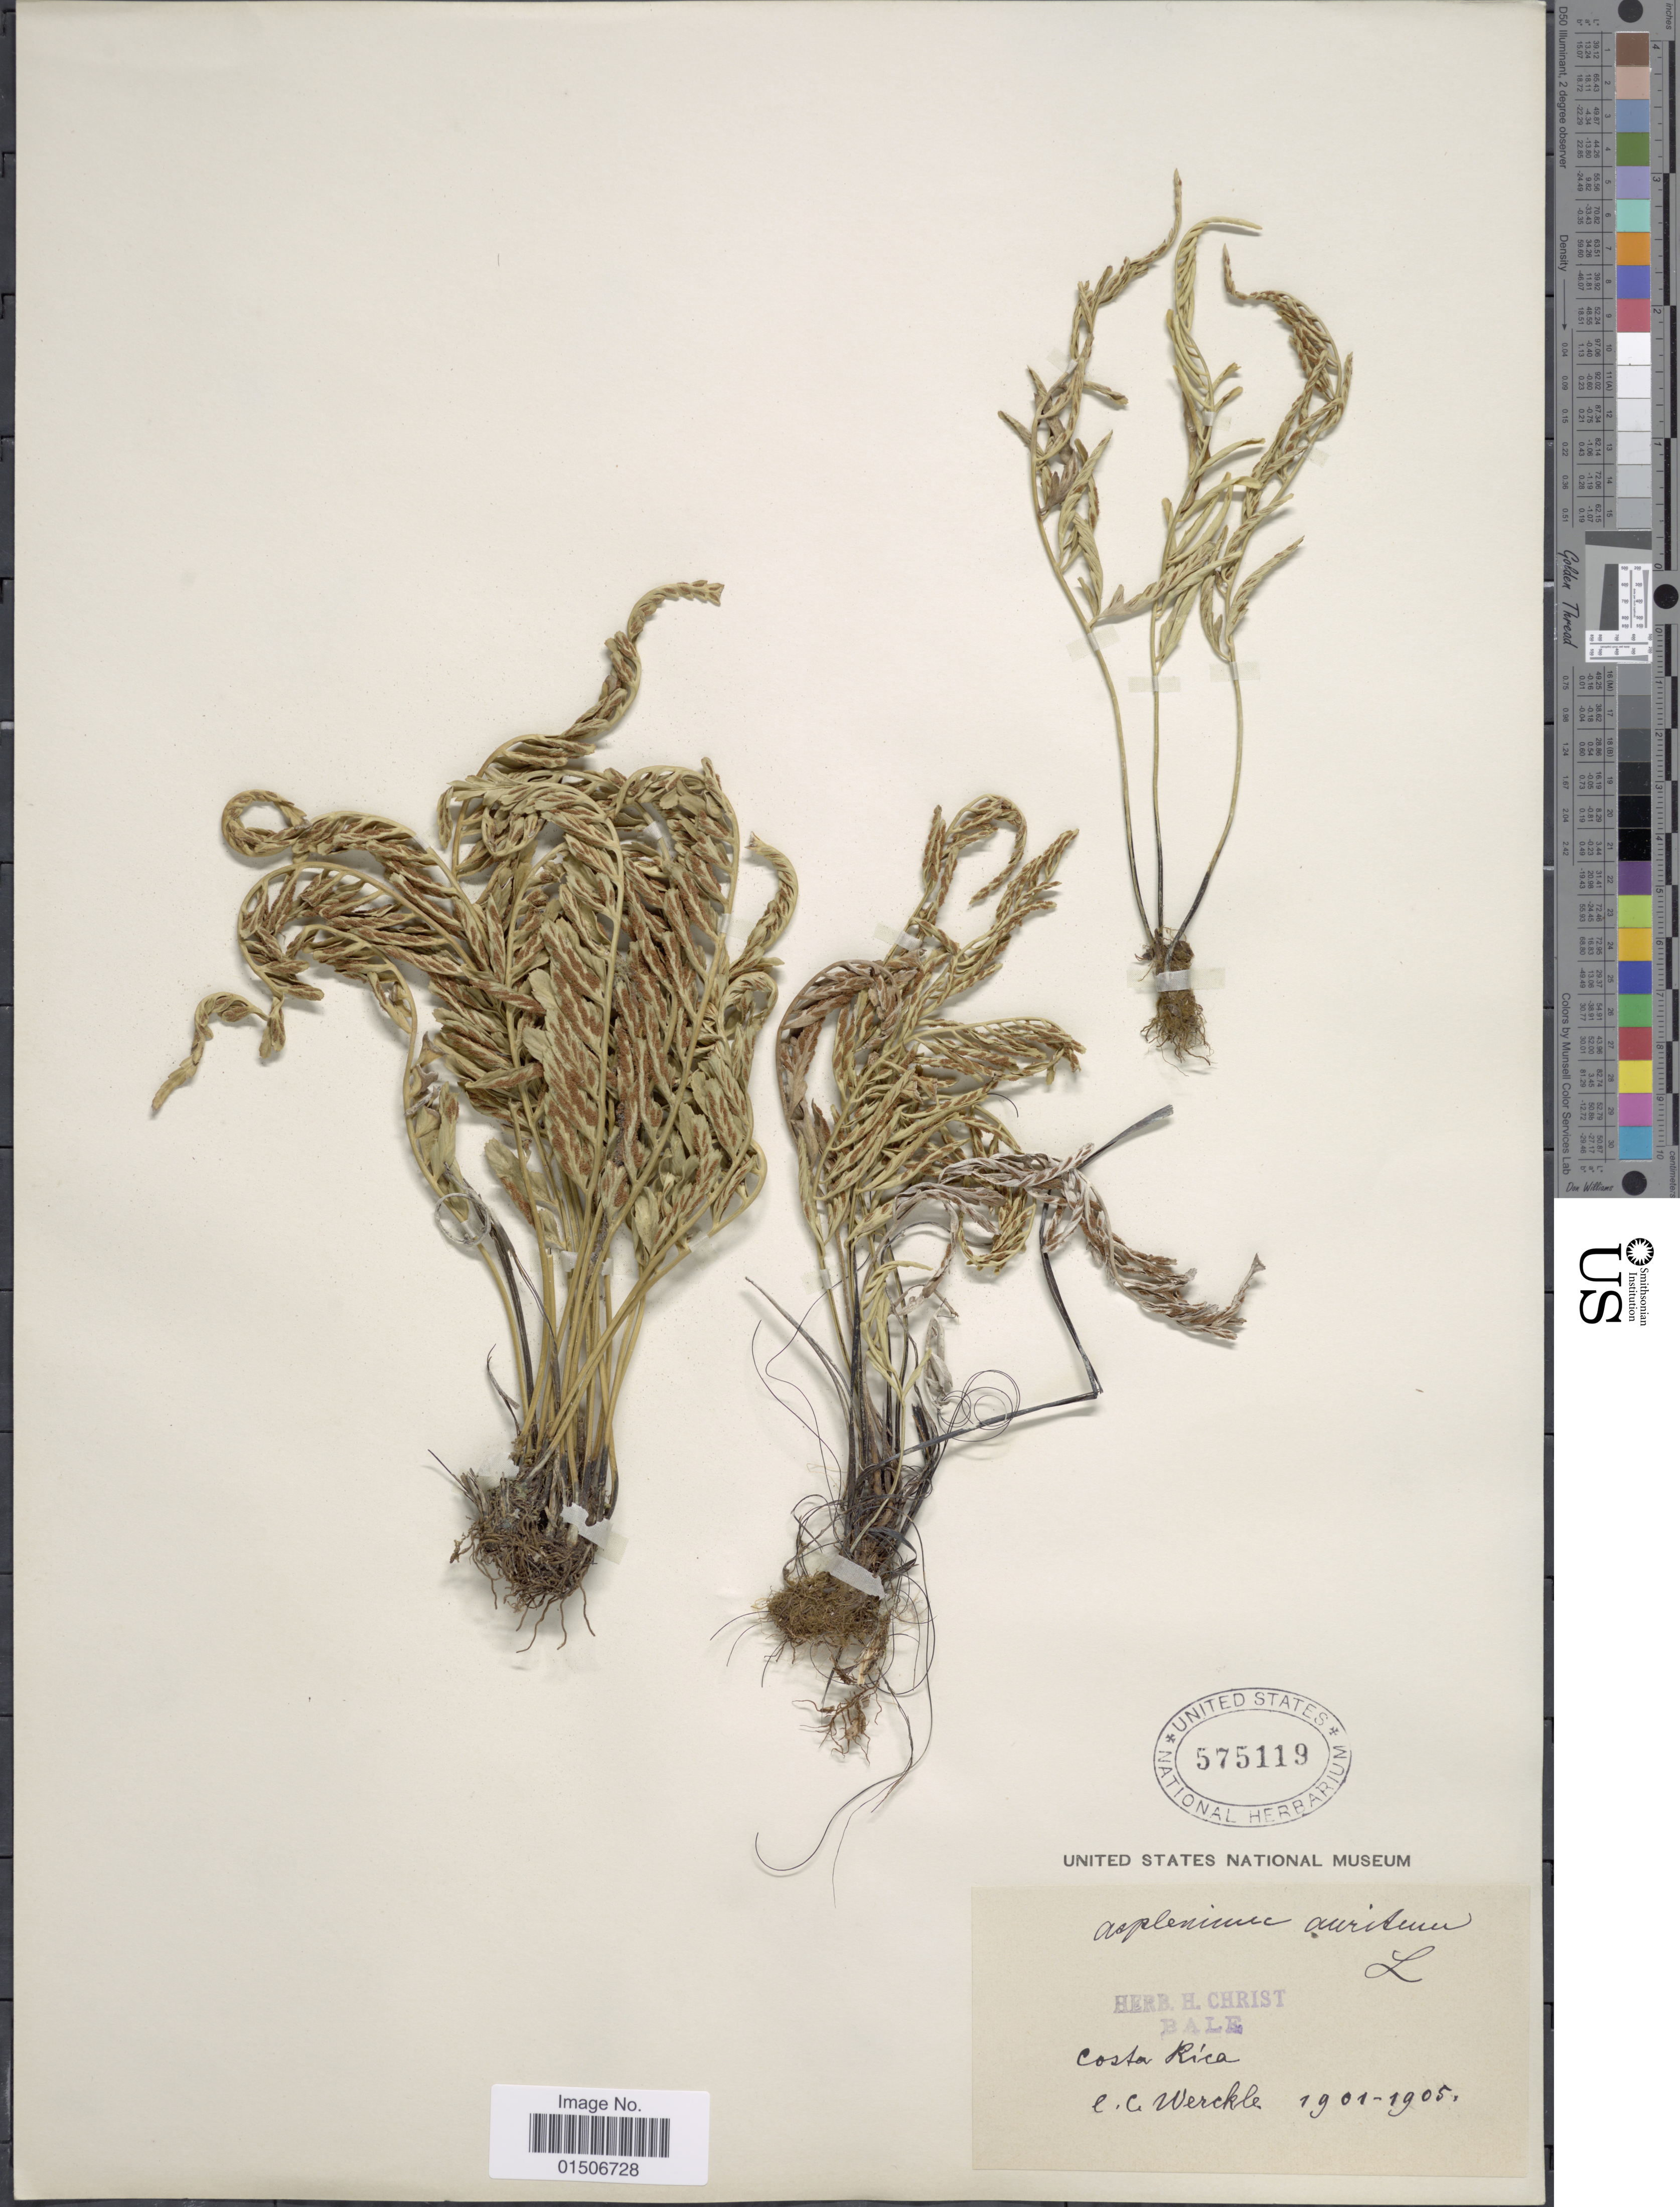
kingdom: Plantae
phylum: Tracheophyta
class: Polypodiopsida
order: Polypodiales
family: Aspleniaceae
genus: Asplenium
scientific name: Asplenium levyi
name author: E. Fourn.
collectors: C. C Wercklé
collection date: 1901/1905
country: Costa Rica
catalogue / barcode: US 575119